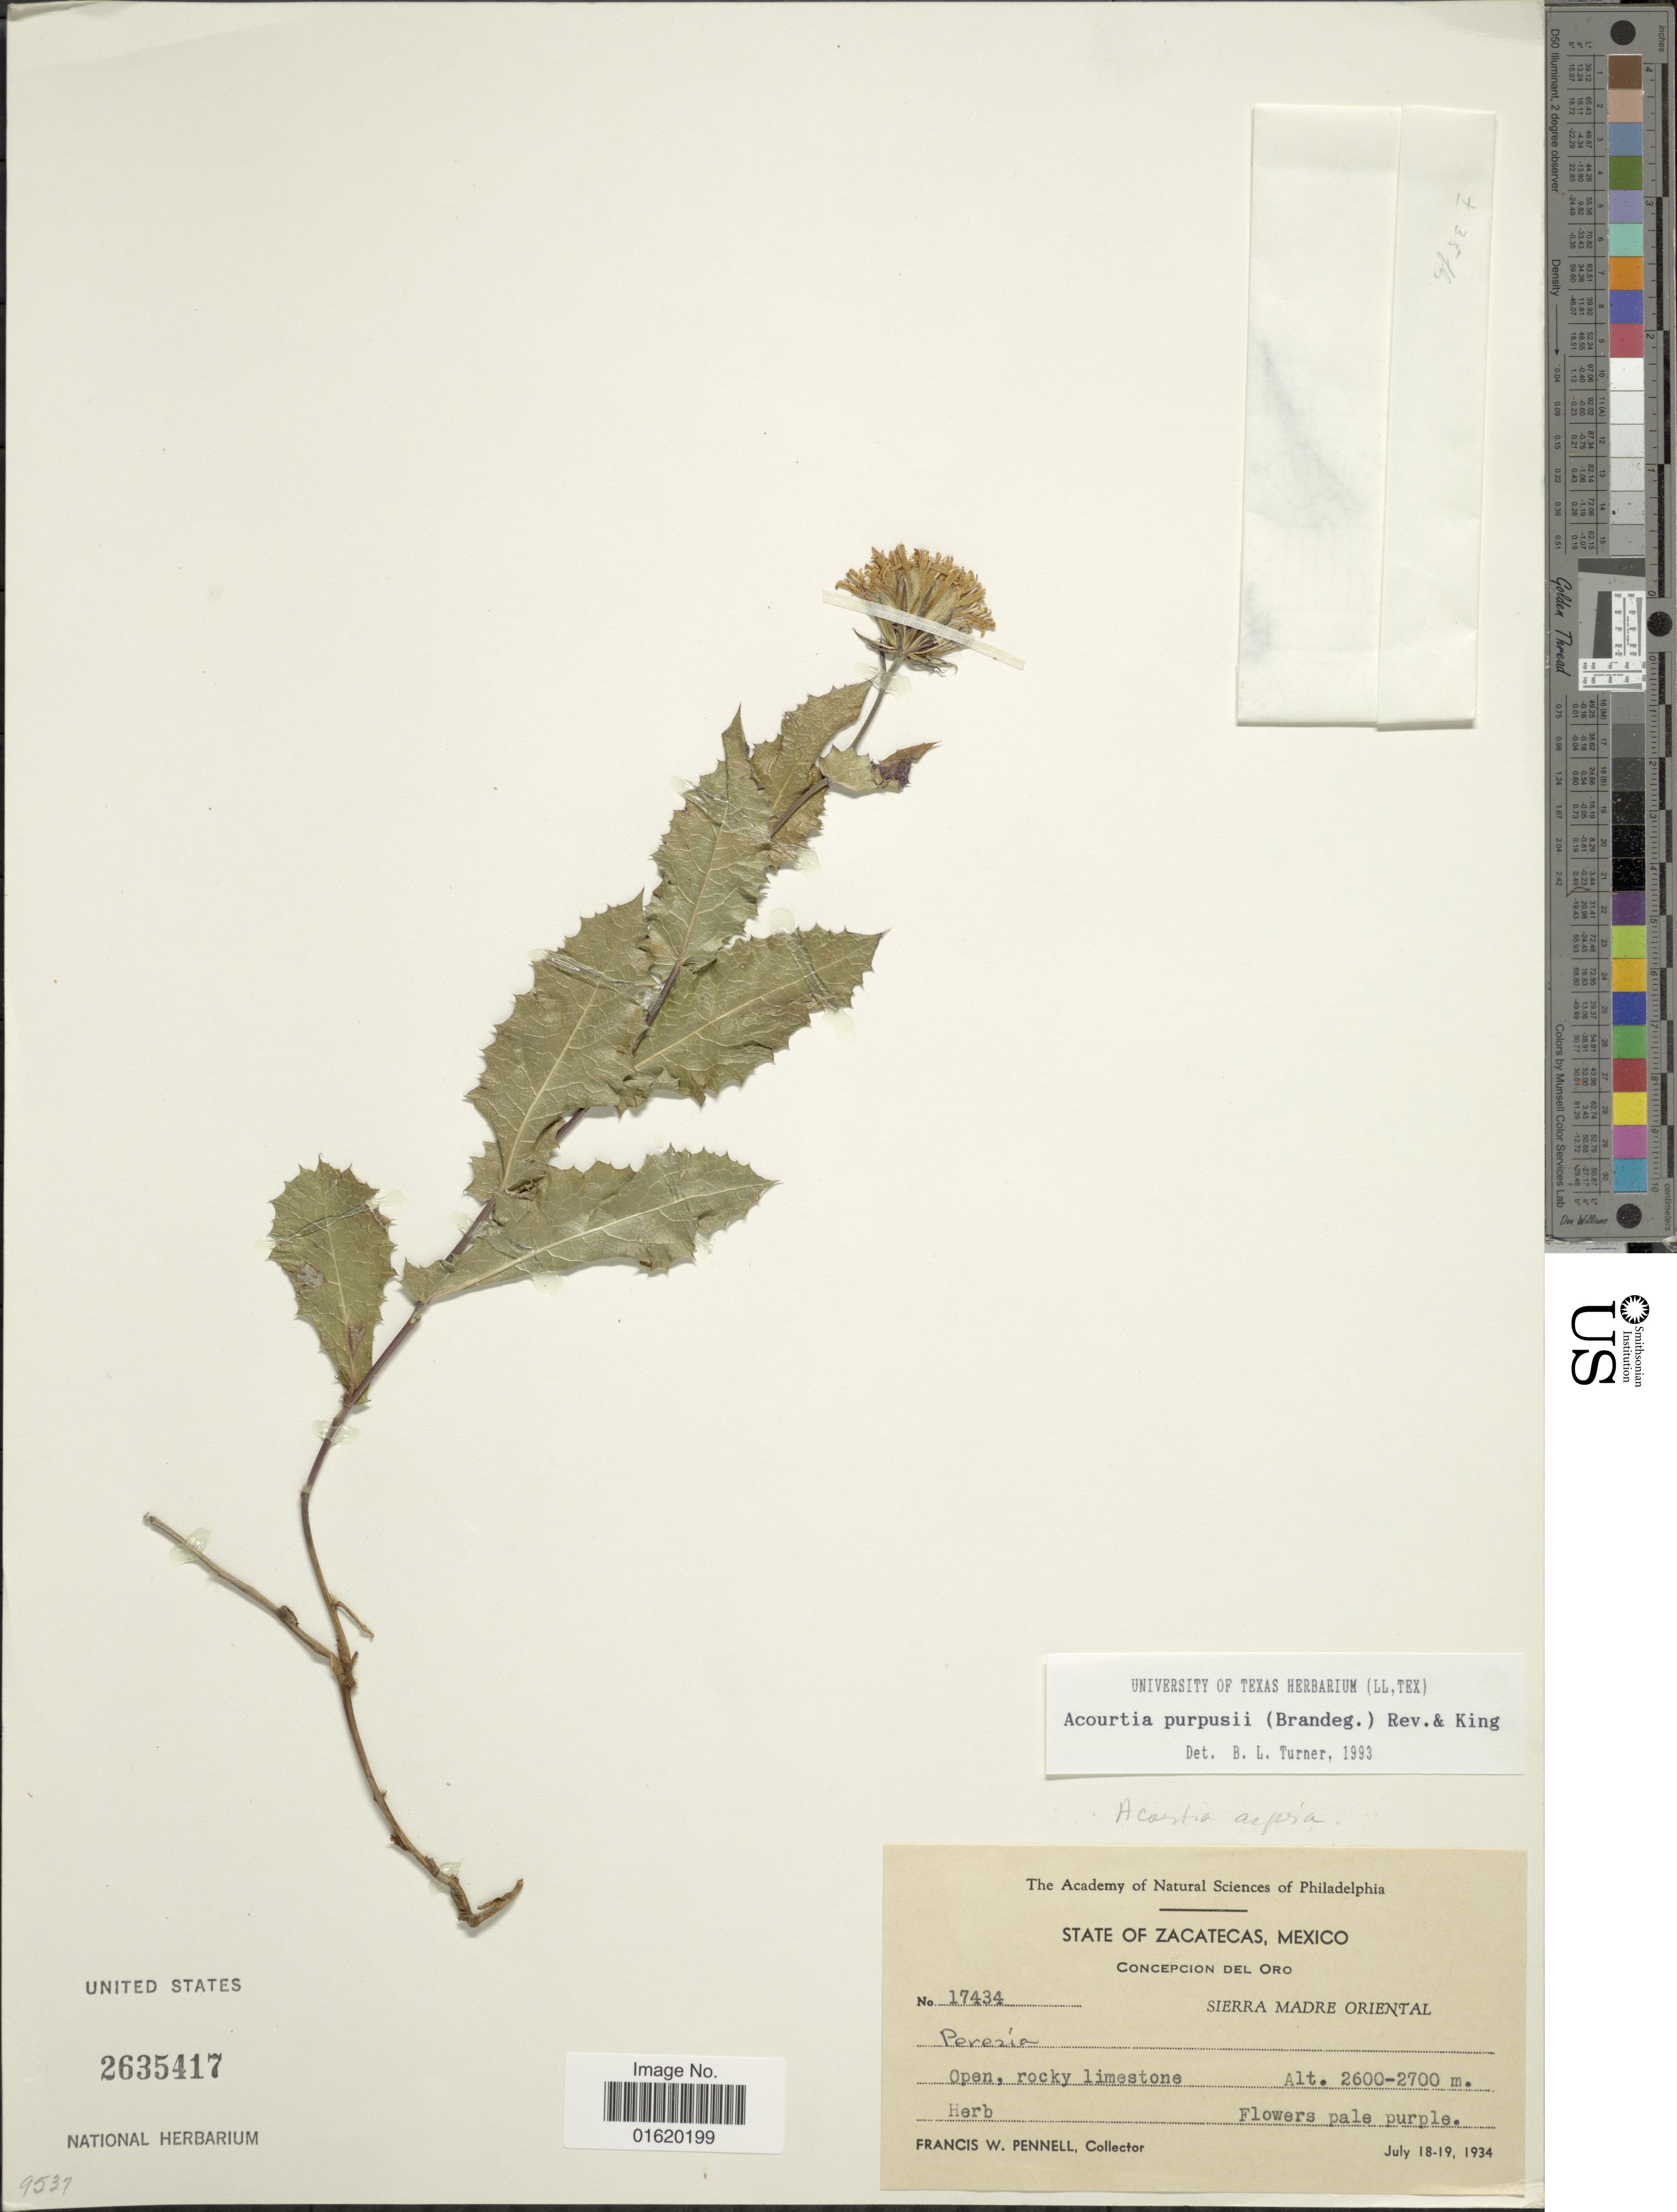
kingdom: Plantae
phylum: Tracheophyta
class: Magnoliopsida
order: Asterales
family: Asteraceae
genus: Acourtia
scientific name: Acourtia purpusii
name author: (Brandegee) Reveal & R.M. King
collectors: F. W. Pennell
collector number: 17434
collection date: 1934-07-18/1934-07-19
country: Mexico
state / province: Zacatecas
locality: Concepion del Oro, Sierra Madre Oriental, open, rocky limestonw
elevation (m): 2600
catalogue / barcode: US 2635417